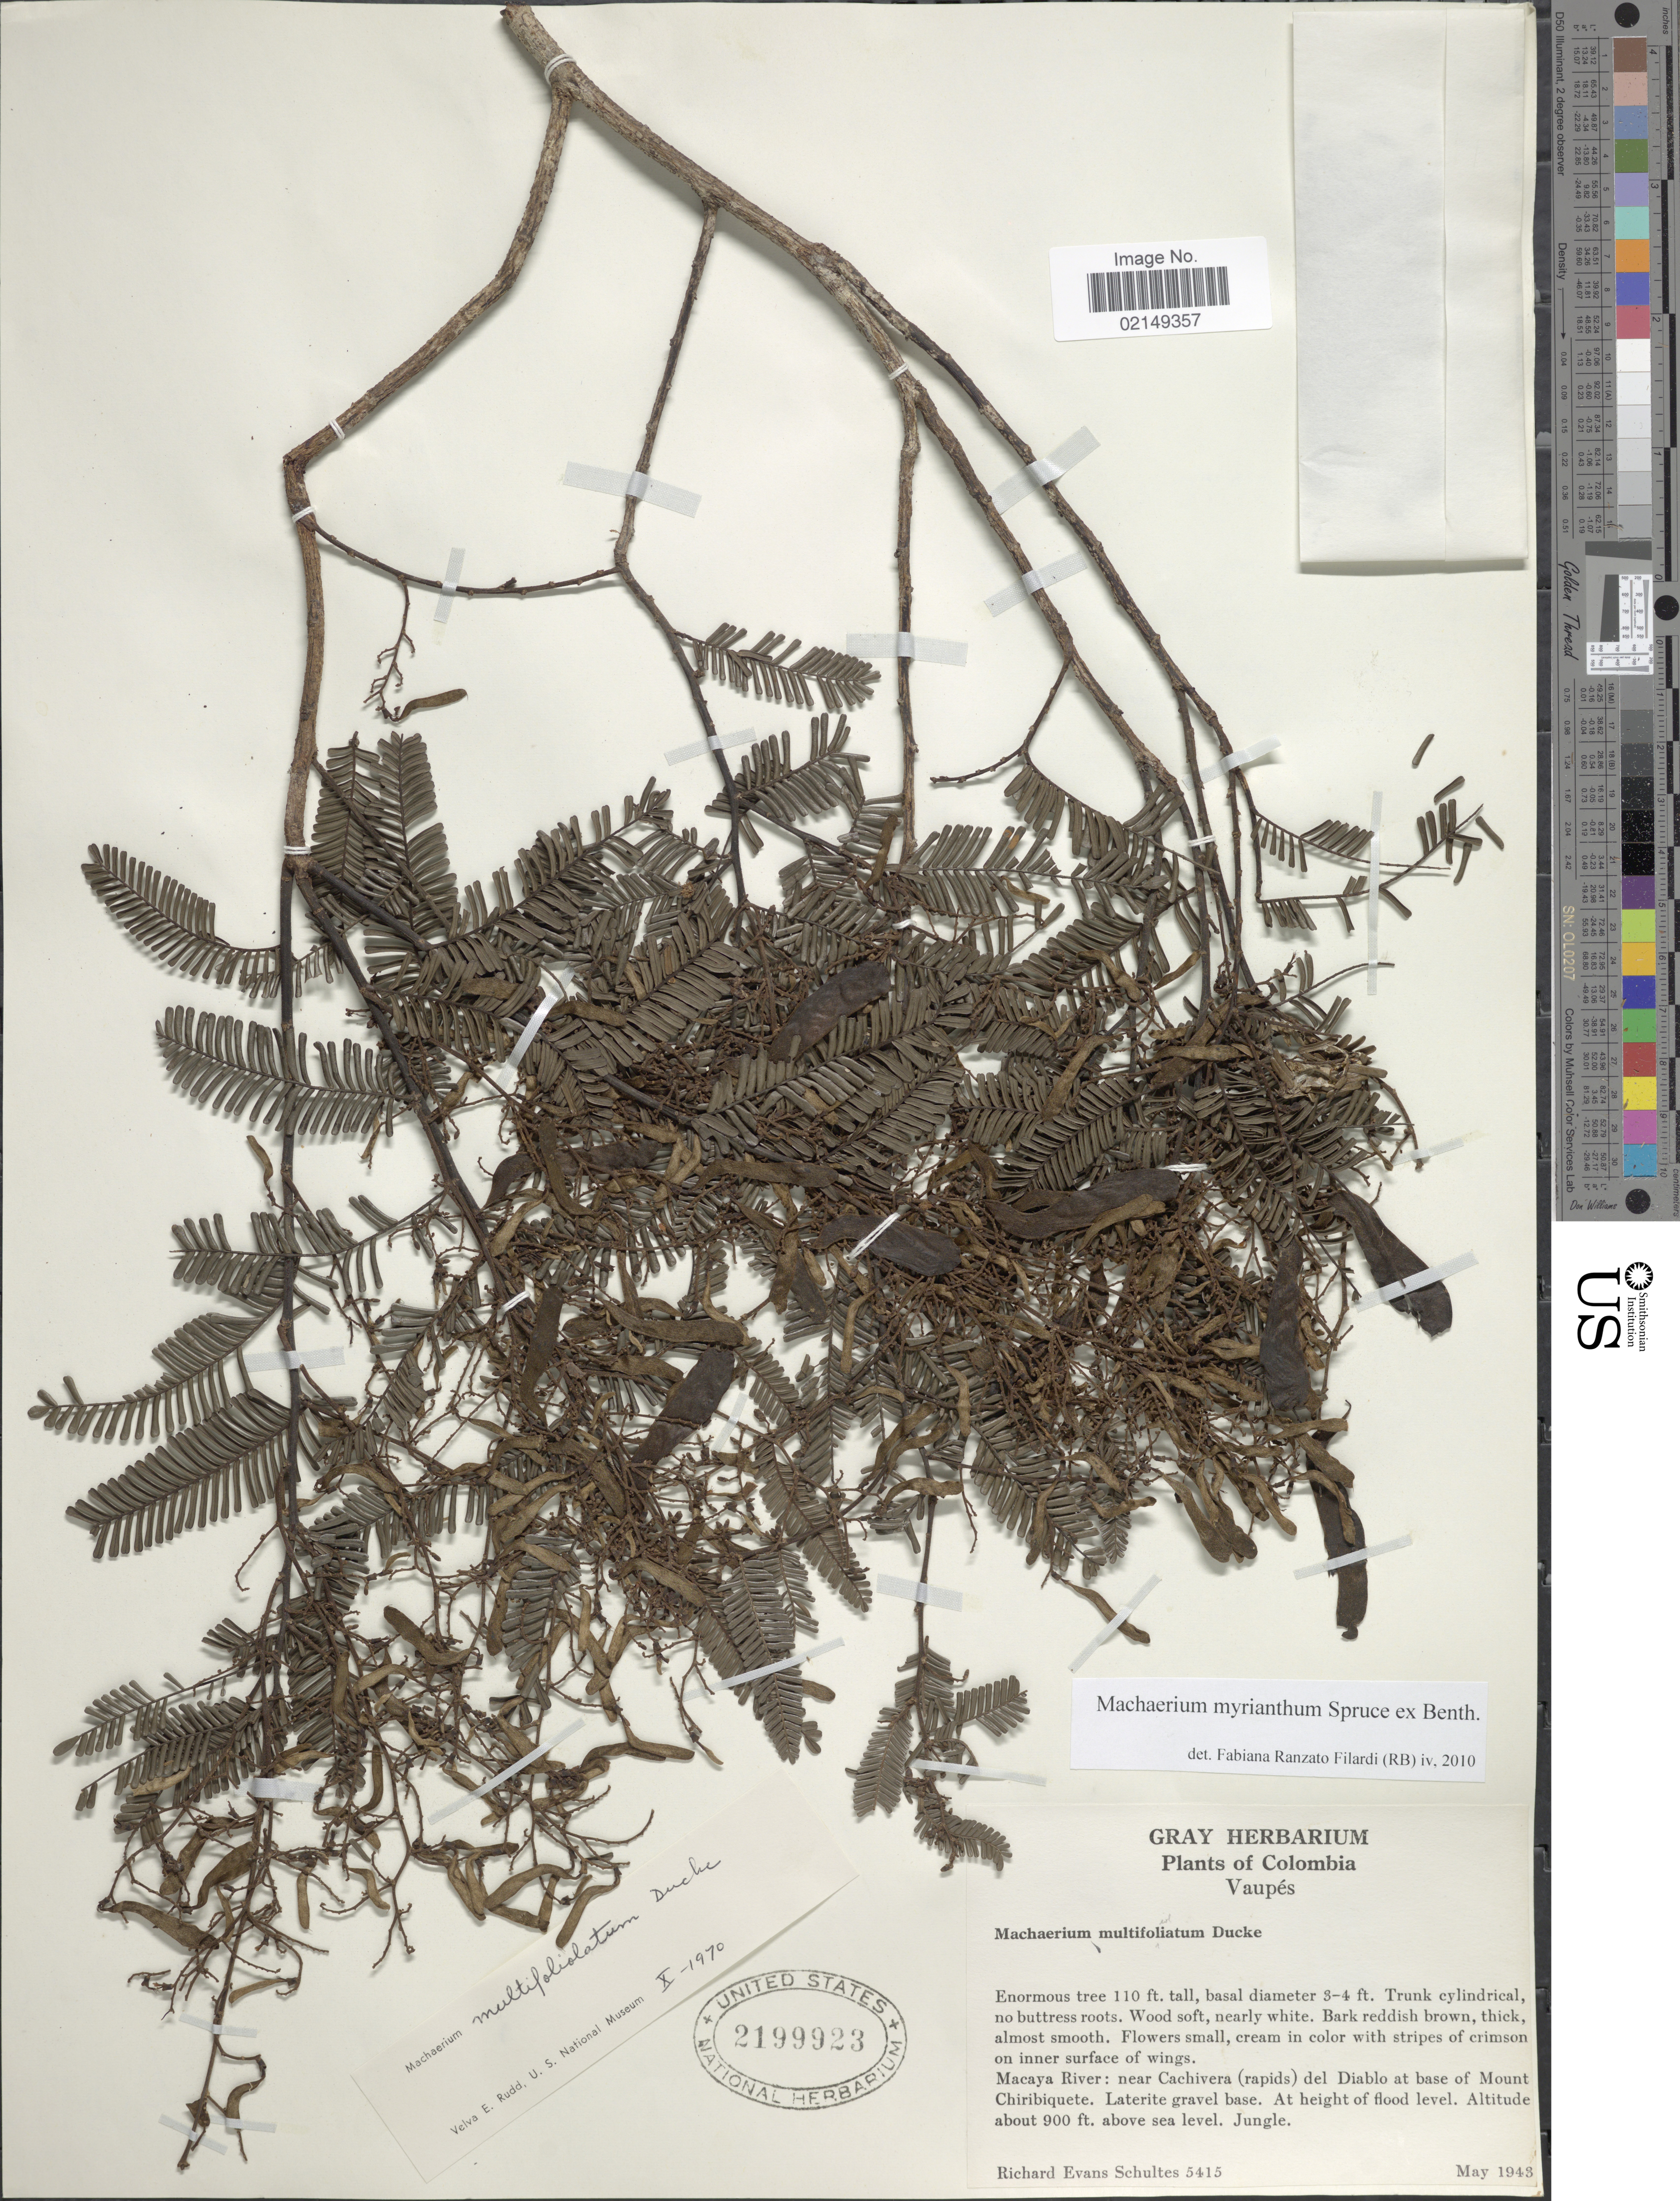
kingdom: Plantae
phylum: Tracheophyta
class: Magnoliopsida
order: Fabales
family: Fabaceae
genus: Machaerium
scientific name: Machaerium myrianthum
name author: Spruce ex Benth.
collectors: R. E. Schultes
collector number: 5415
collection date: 1943-05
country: Colombia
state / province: Vaupés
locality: Macaya River: near Cahivera (rapids) del Diablo at base of Mount Chiribiquete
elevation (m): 0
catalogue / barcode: US 2199923